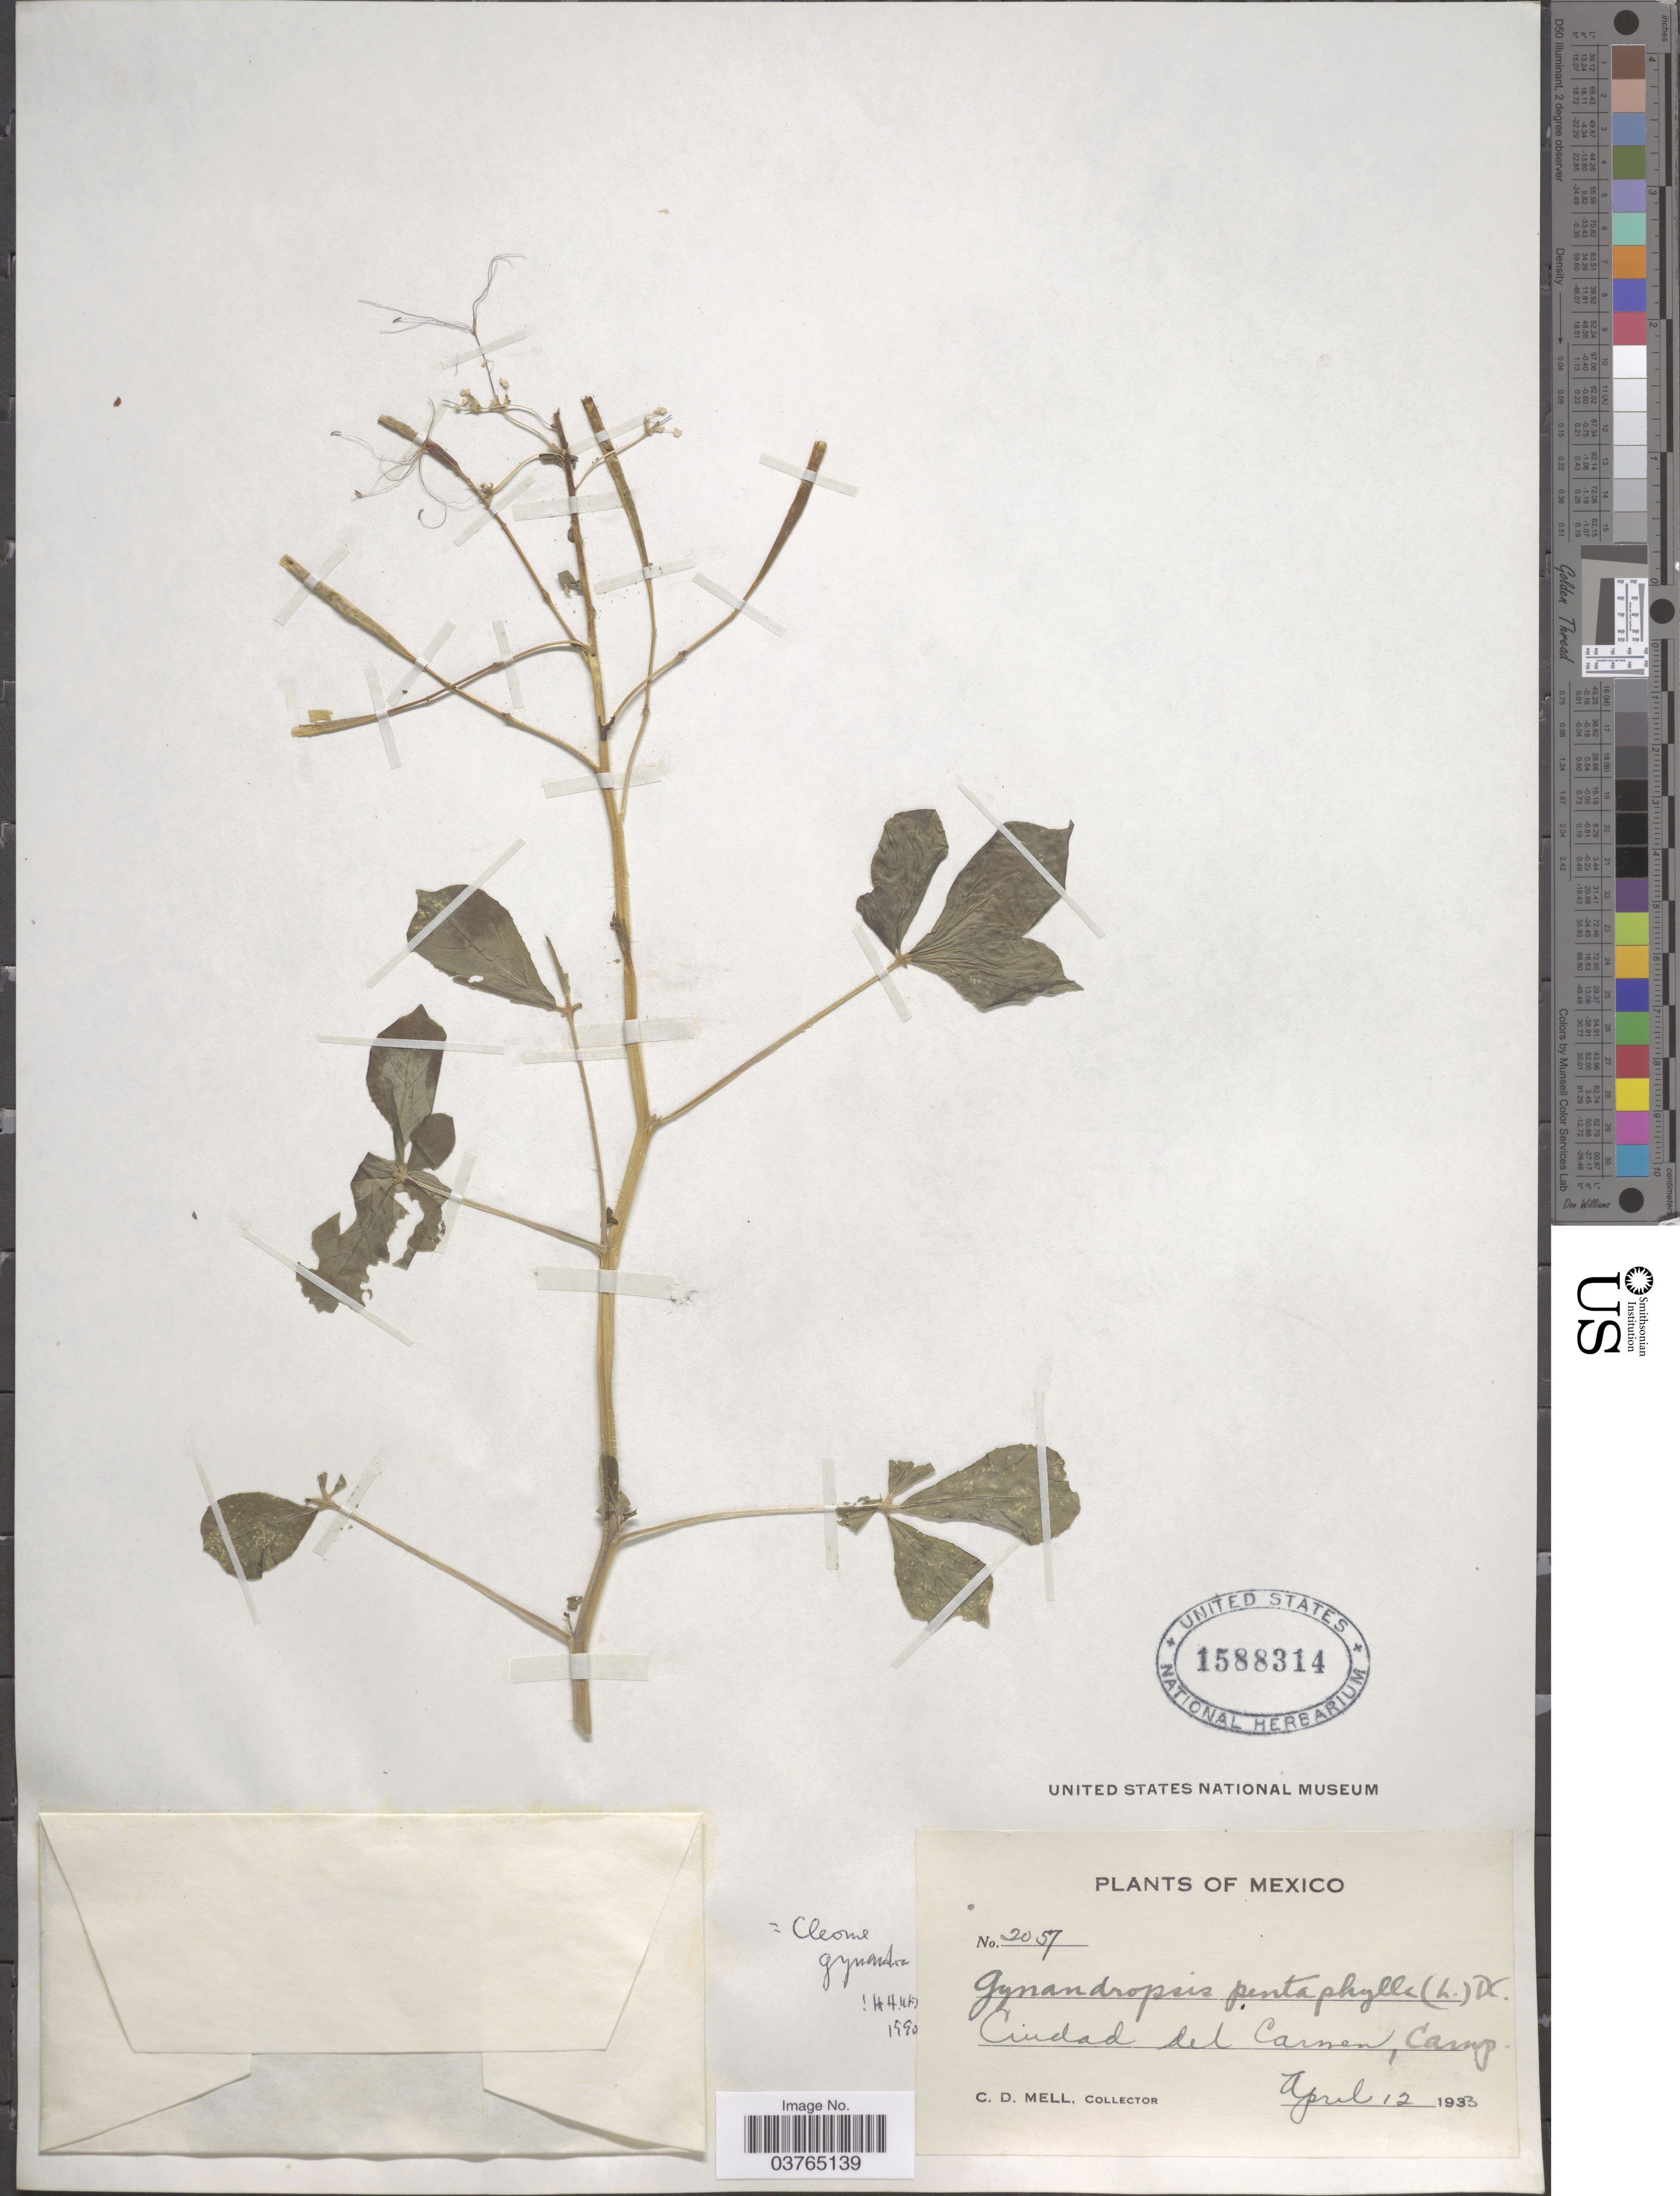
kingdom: Plantae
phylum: Tracheophyta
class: Magnoliopsida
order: Brassicales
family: Cleomaceae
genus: Gynandropsis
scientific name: Gynandropsis gynandra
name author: (L.) Briq.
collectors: C. D. Mell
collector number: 2057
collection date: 1933-04-12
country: Mexico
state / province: Campeche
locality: Ciudad del Carmen.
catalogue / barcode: US 1588314